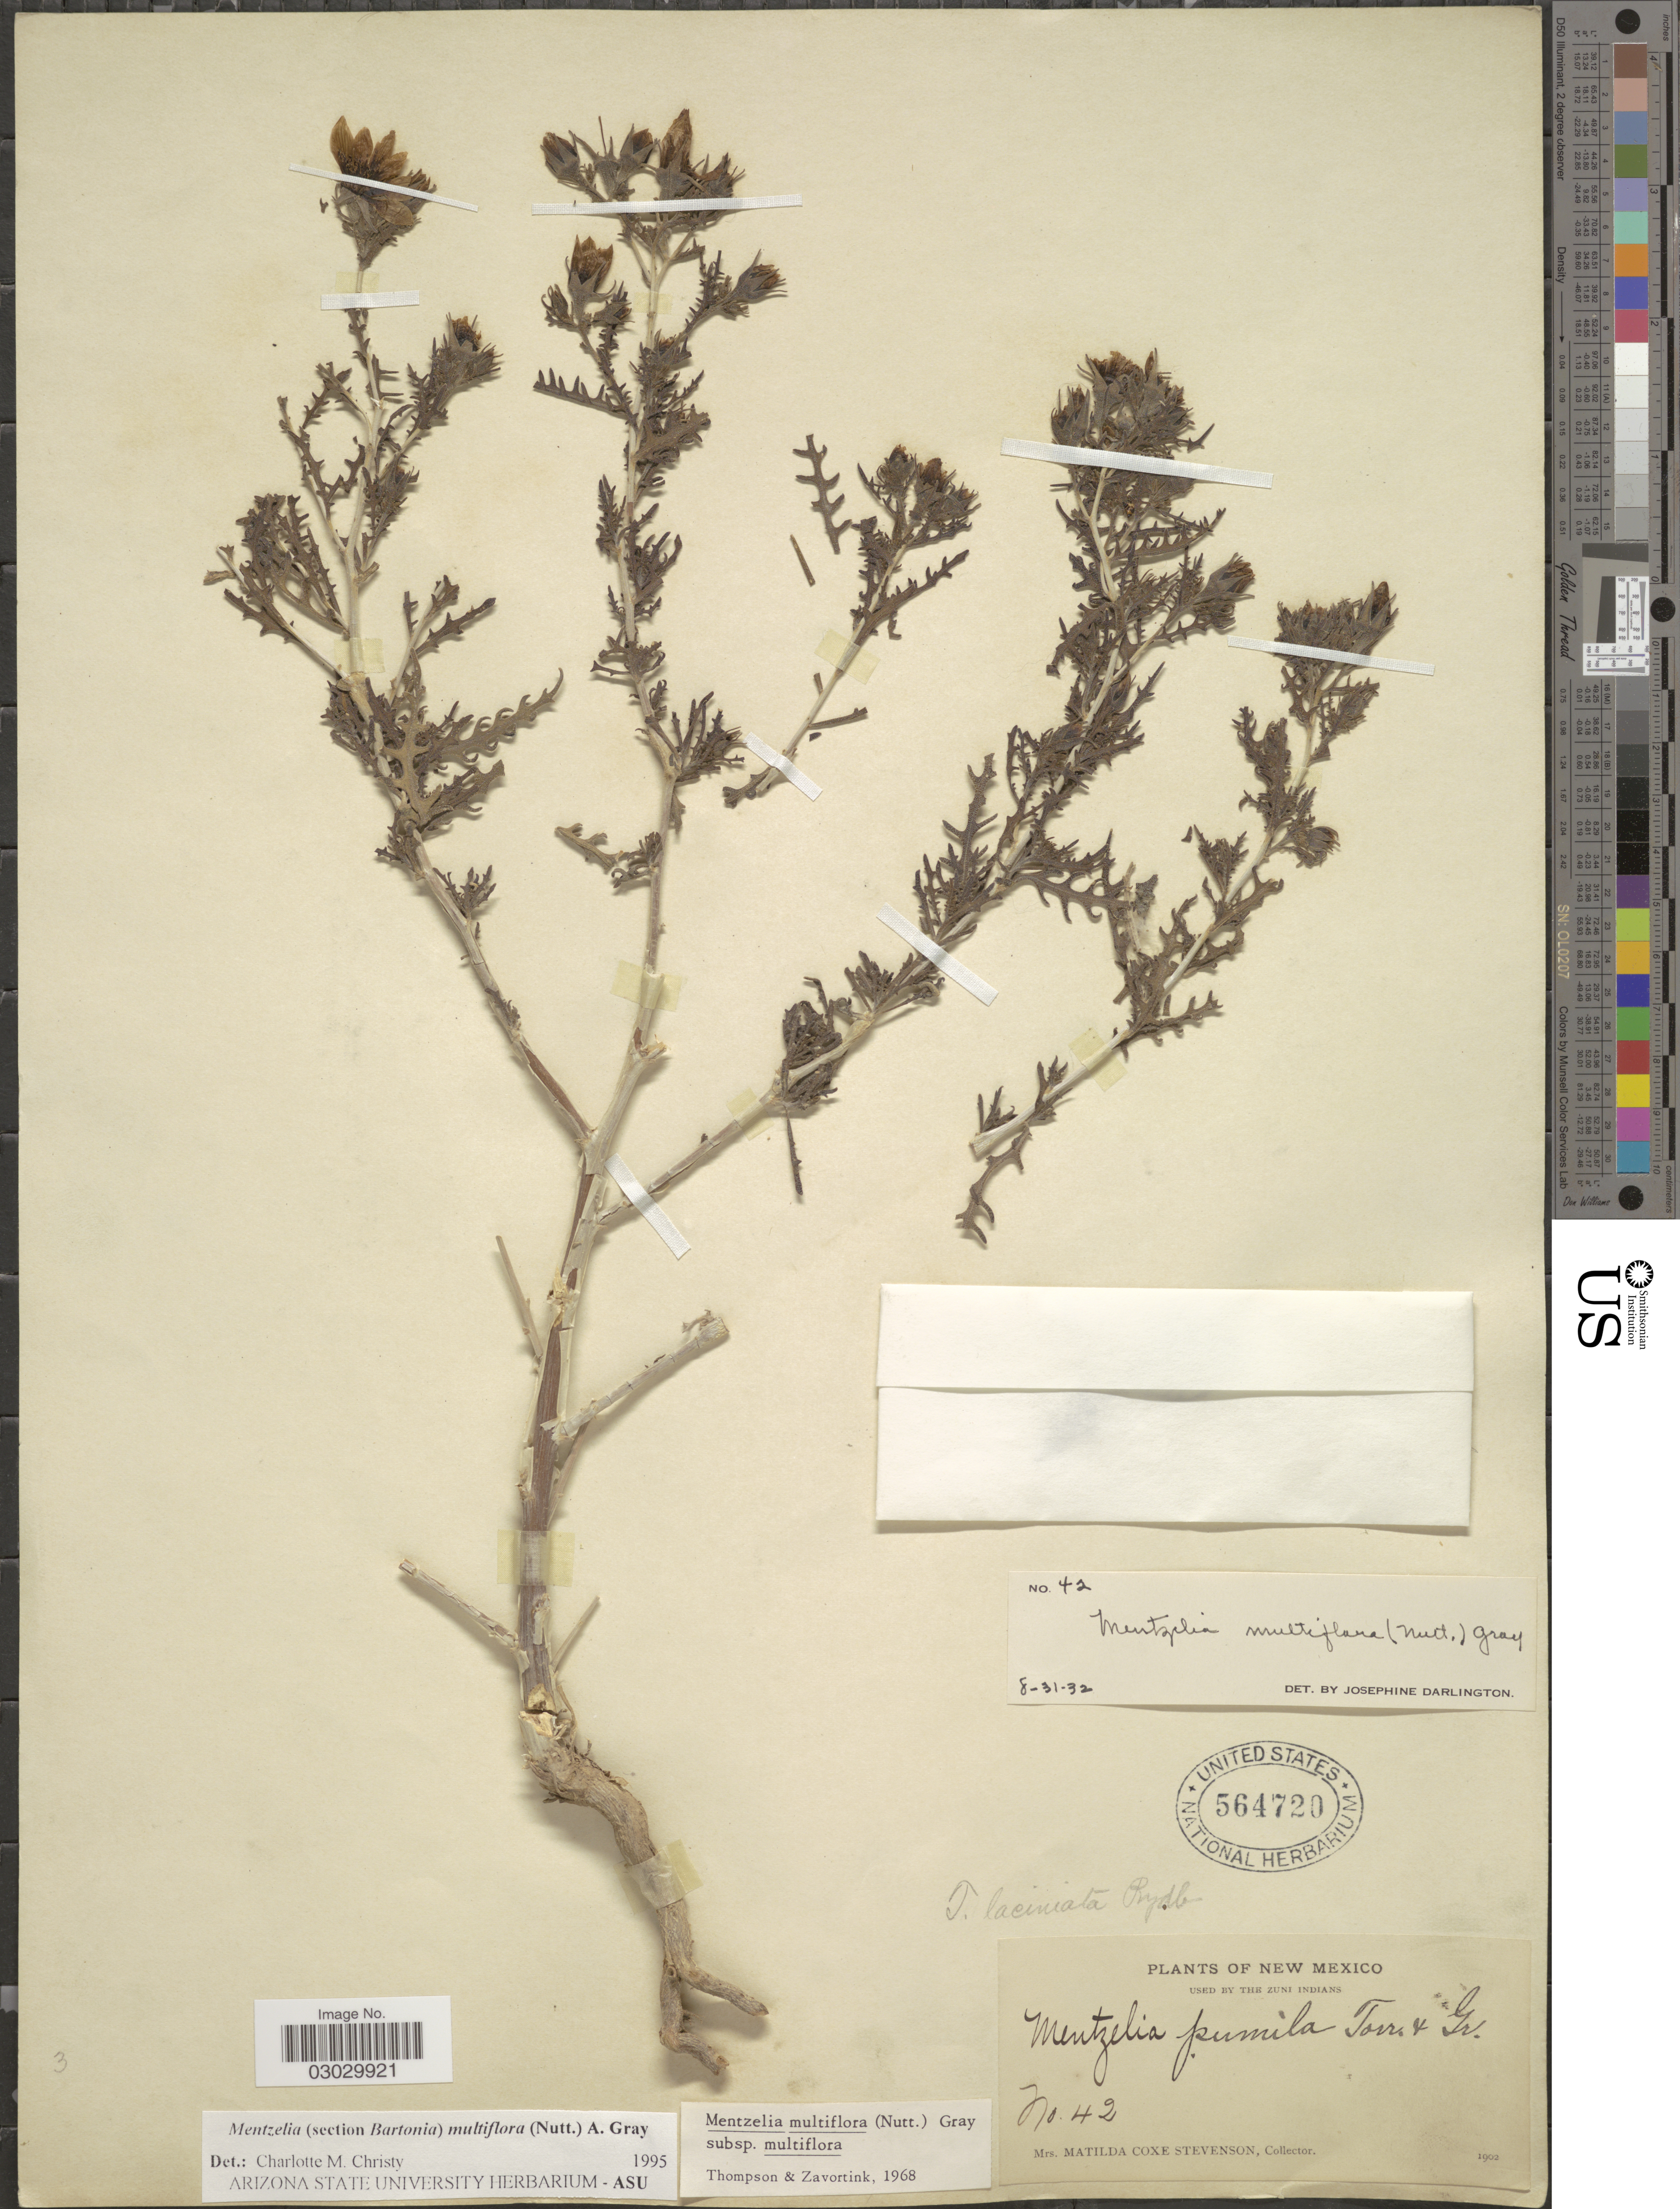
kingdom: Plantae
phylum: Tracheophyta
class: Magnoliopsida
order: Cornales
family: Loasaceae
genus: Mentzelia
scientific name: Mentzelia multiflora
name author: (Nutt.) A. Gray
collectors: M. Stevenson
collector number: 42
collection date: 1902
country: United States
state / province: New Mexico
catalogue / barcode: US 564720